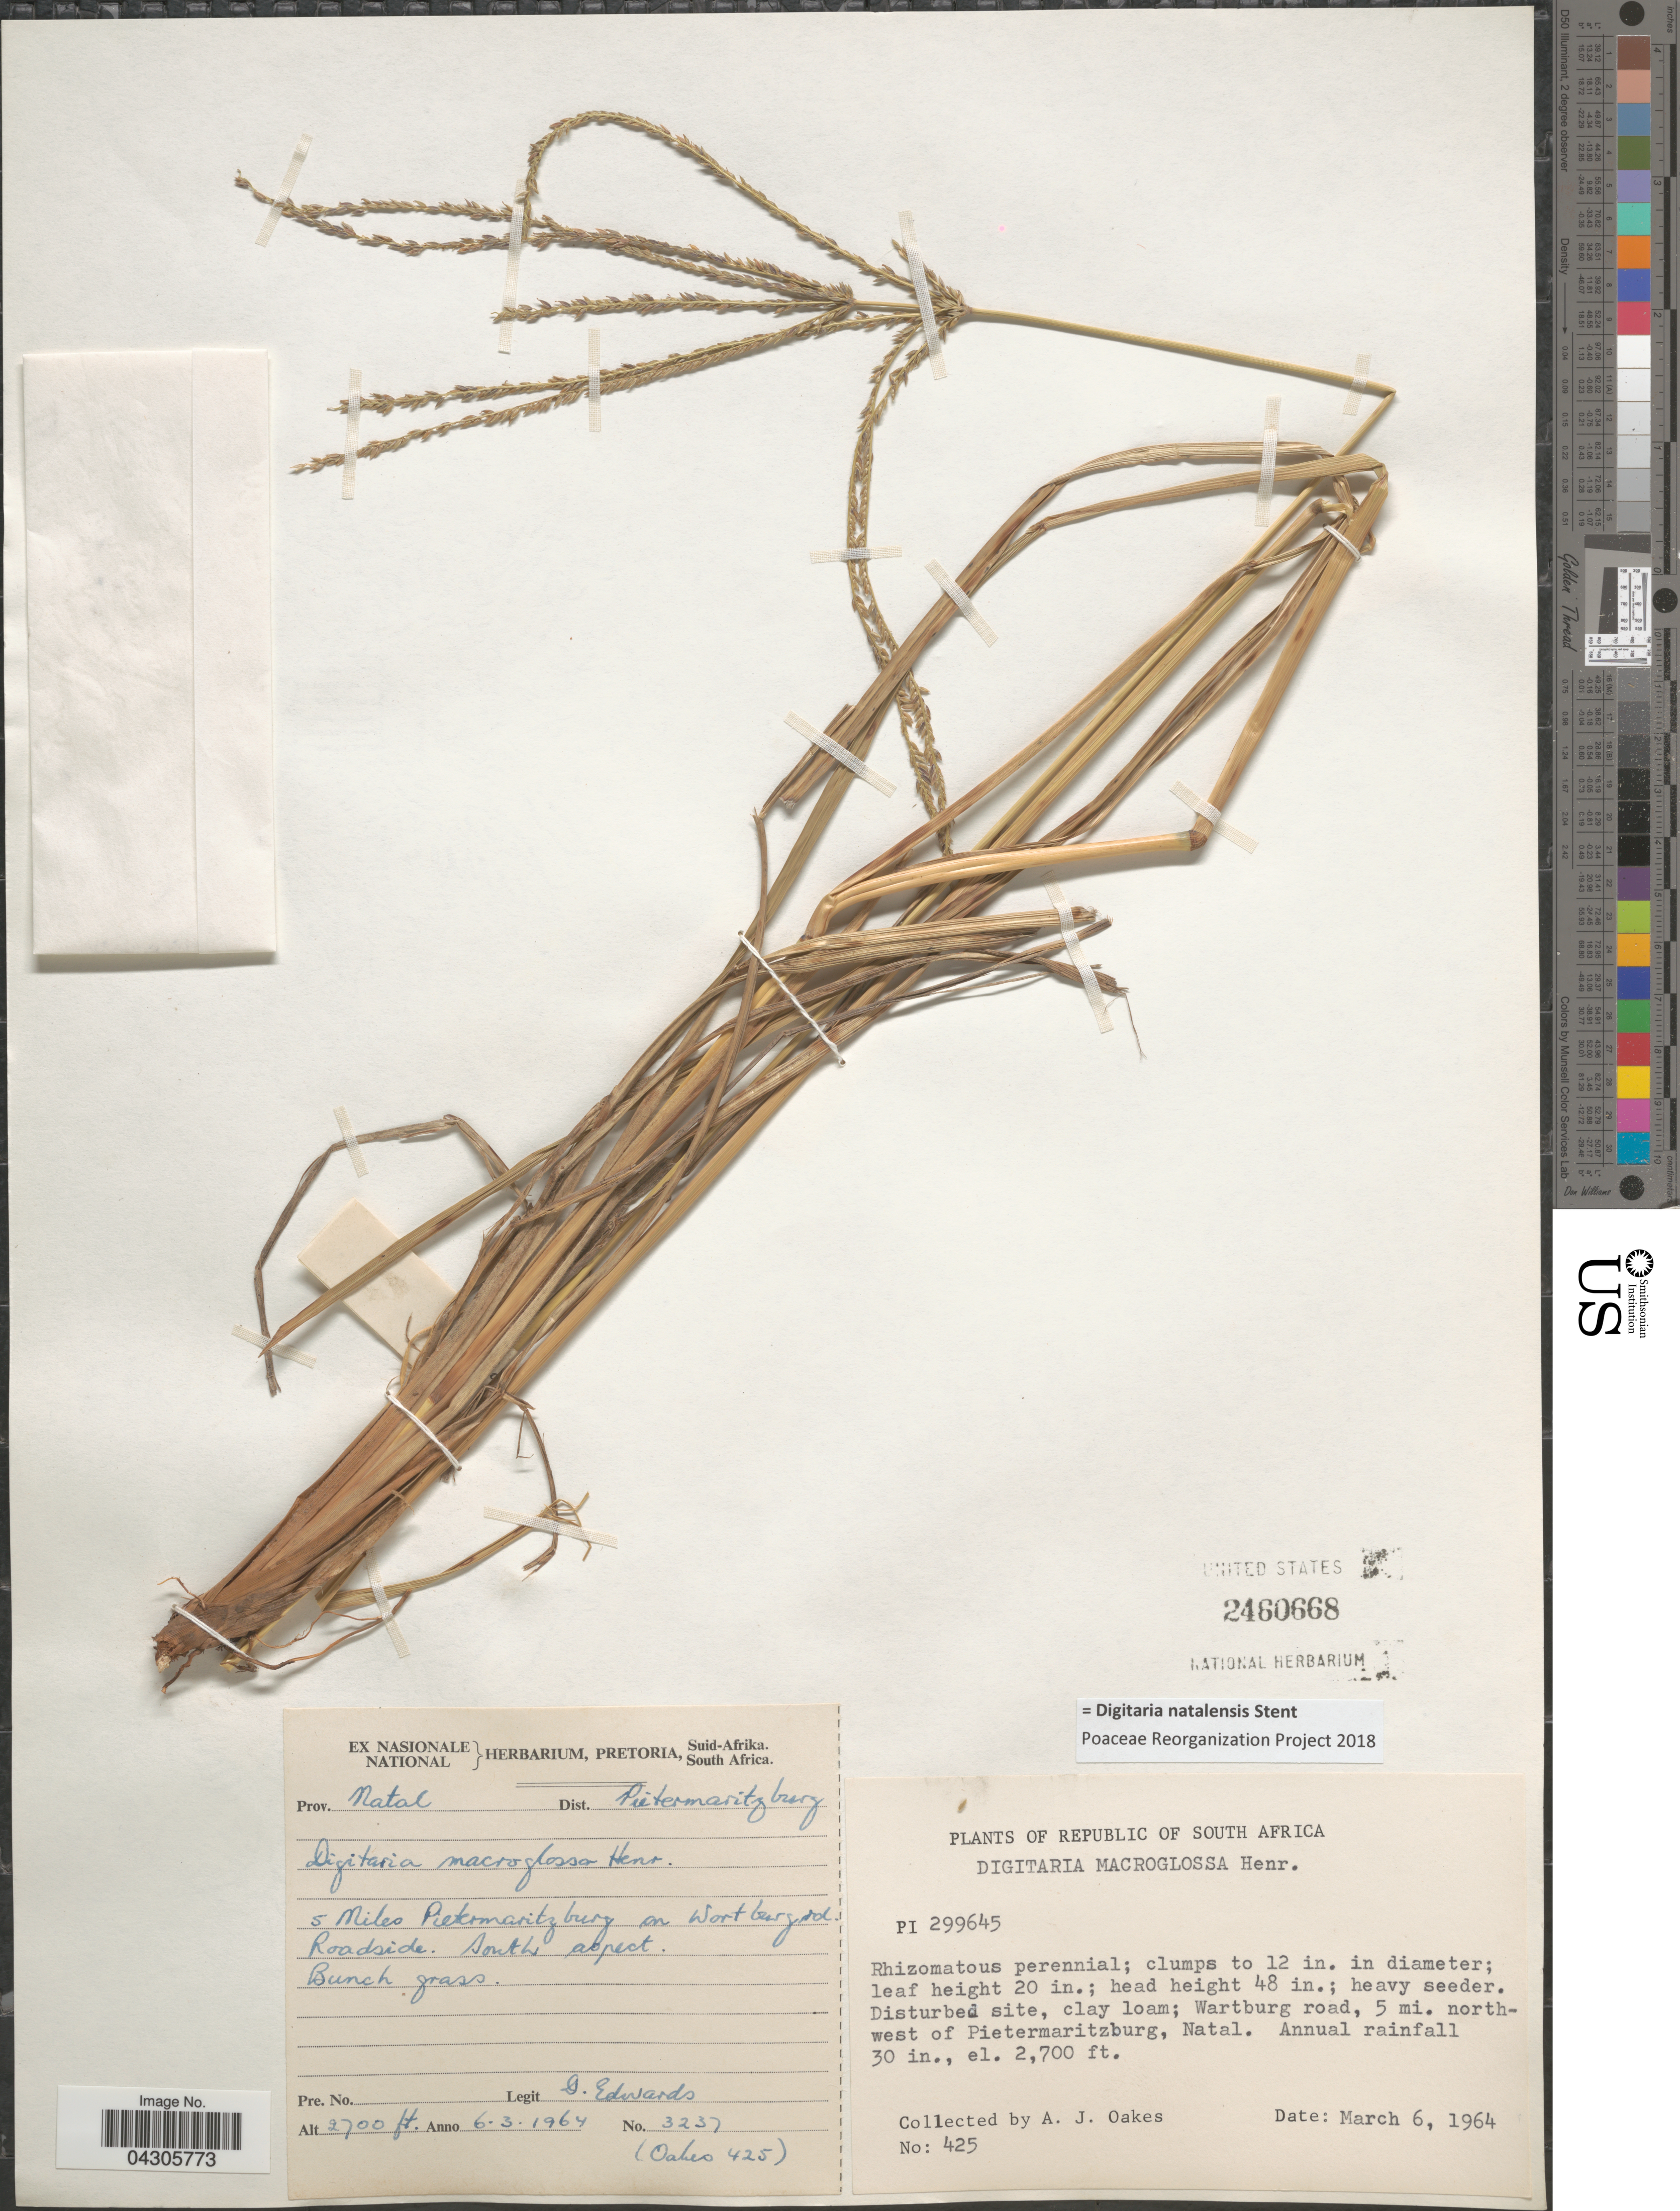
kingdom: Plantae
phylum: Tracheophyta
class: Liliopsida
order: Poales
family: Poaceae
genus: Digitaria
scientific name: Digitaria natalensis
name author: Stent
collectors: D. Edwards & A. Oakes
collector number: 3237/425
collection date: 1964-03-06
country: South Africa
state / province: KwaZulu-Natal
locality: Prov. Natal. Dist. Pietermaritzburg. Wartburg road, 5 mi. northwest of Pietermaritzburg, Natal.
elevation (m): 823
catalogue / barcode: US 2460668